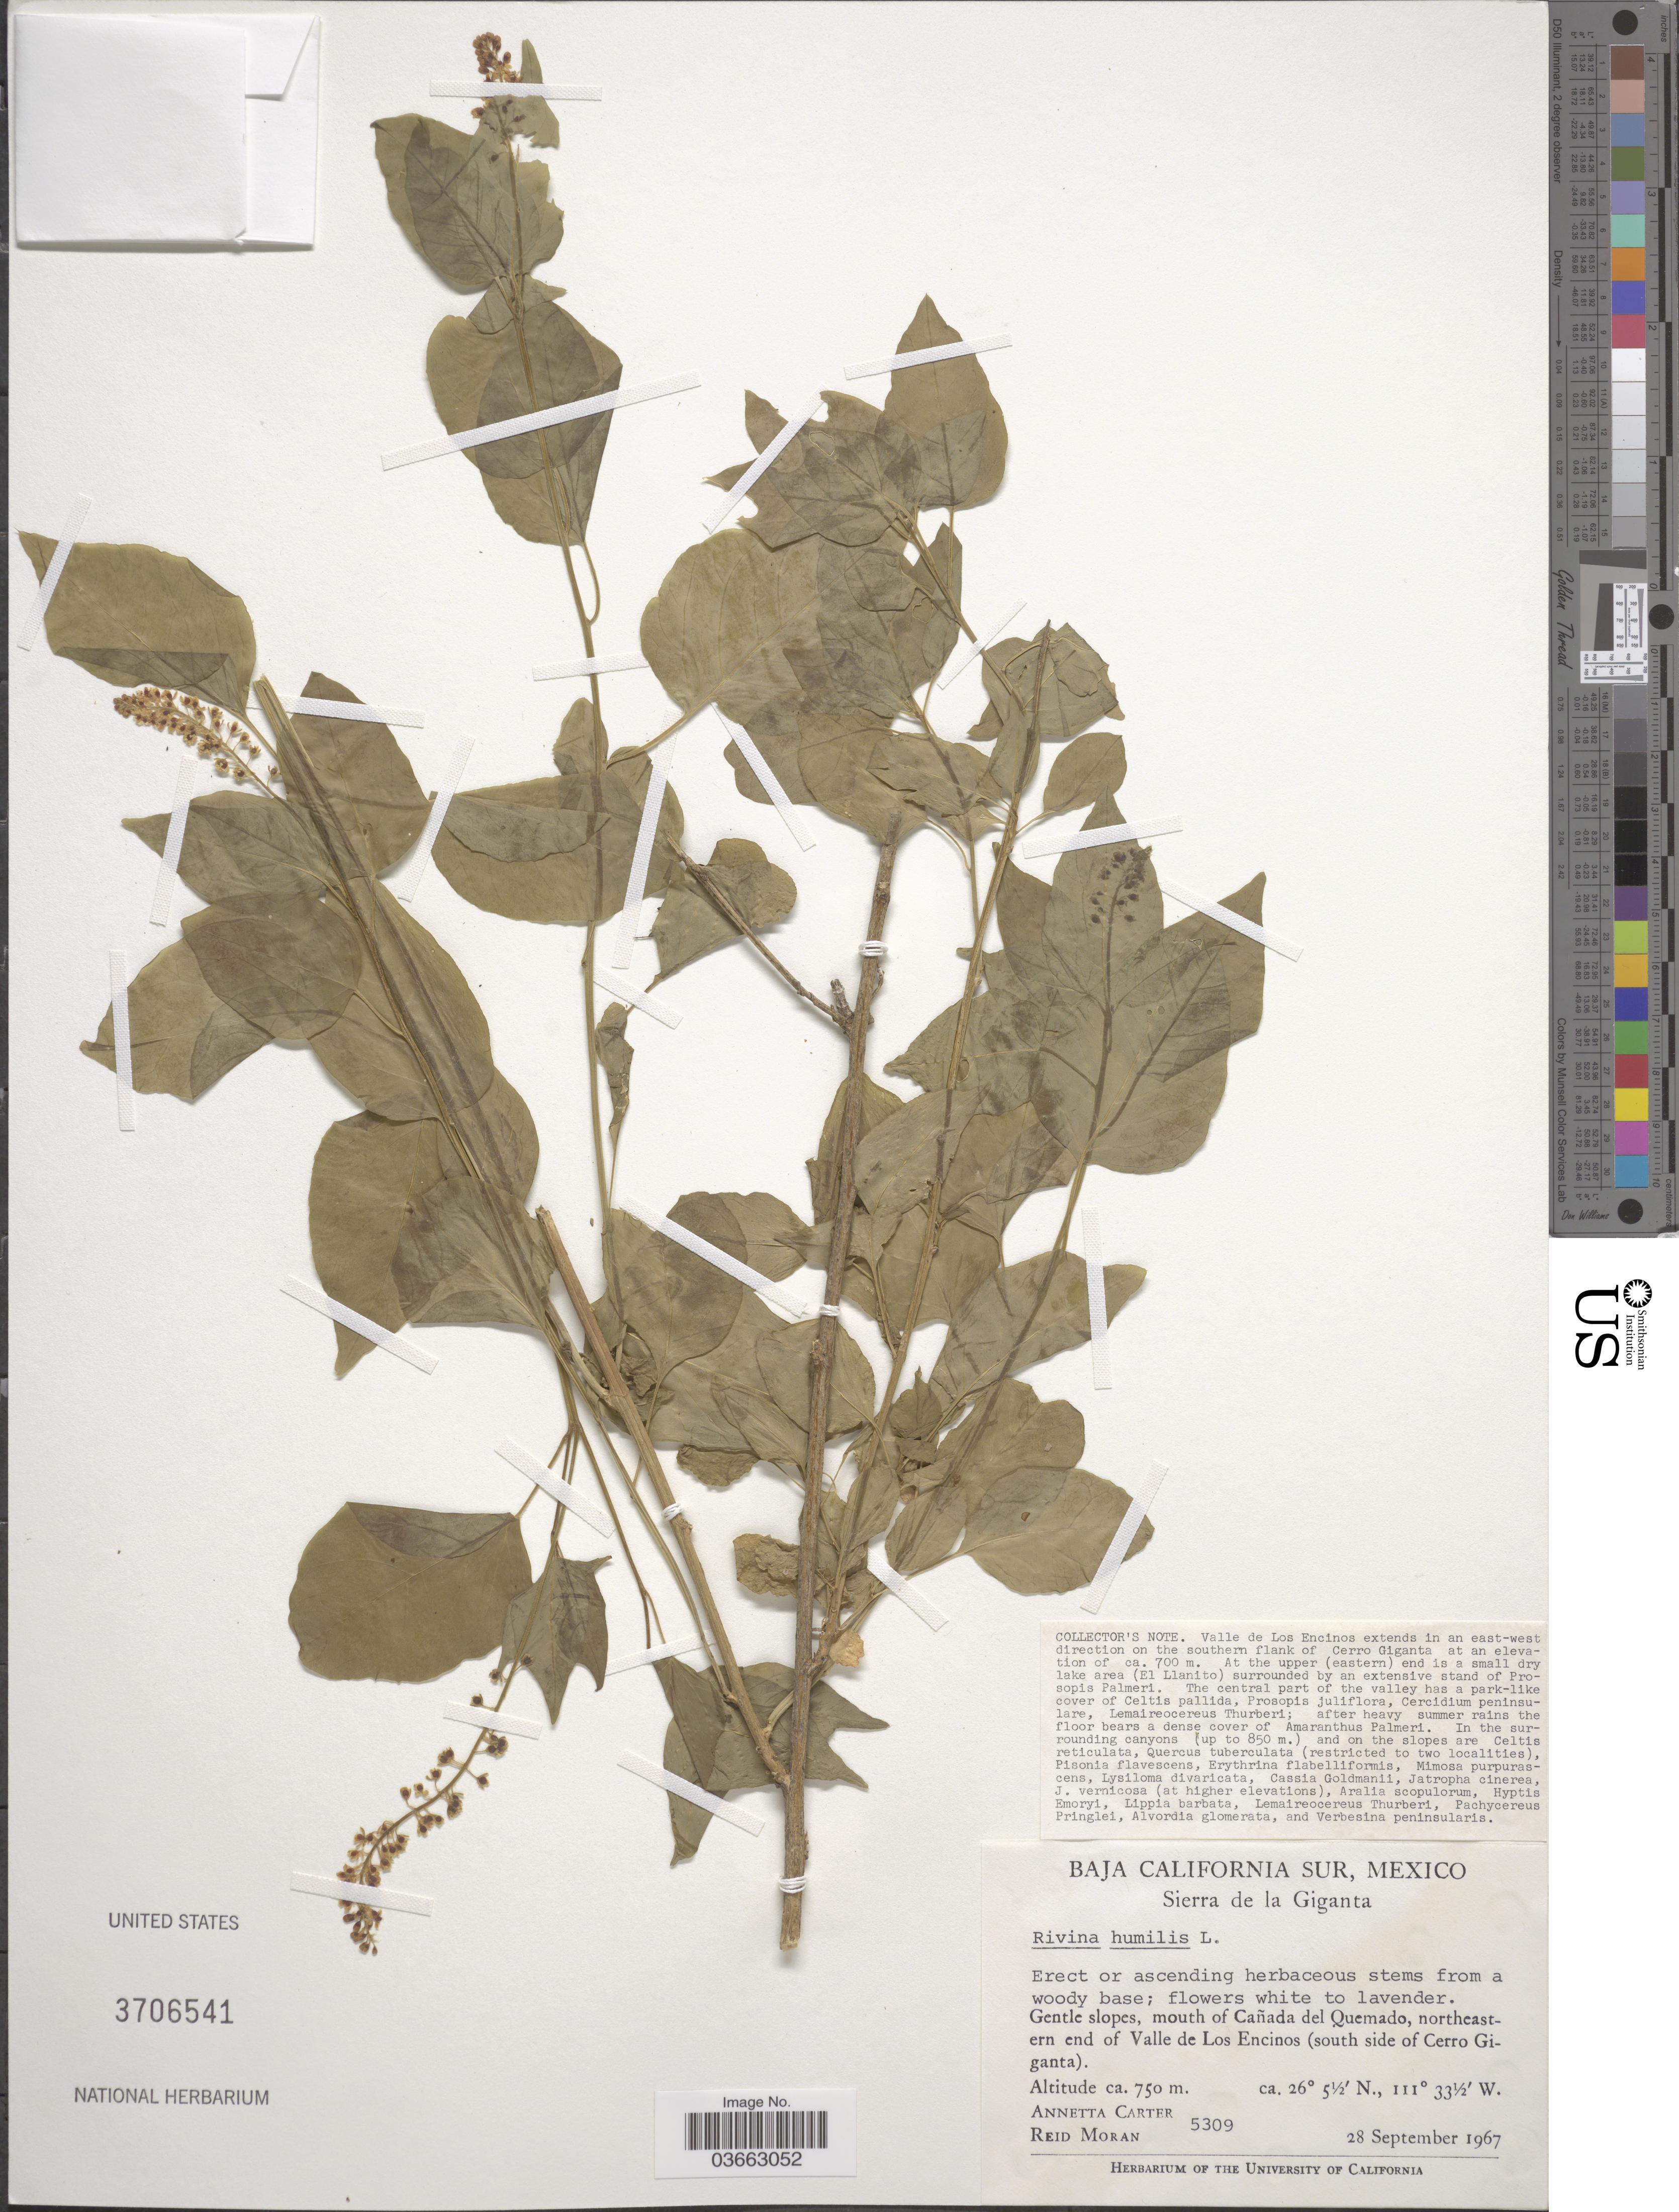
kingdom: Plantae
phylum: Tracheophyta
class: Magnoliopsida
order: Caryophyllales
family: Phytolaccaceae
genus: Rivina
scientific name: Rivina humilis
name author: L.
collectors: A. Carter & R. Moran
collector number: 5309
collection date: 1967-09-28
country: Mexico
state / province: Baja California Sur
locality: Sierra de la Giganta. Gentle slopes, mouth of Cañada del Quemado, northeastern end of Valle de Los Encinos (south side of Cerro Giganta).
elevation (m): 750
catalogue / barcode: US 3706541